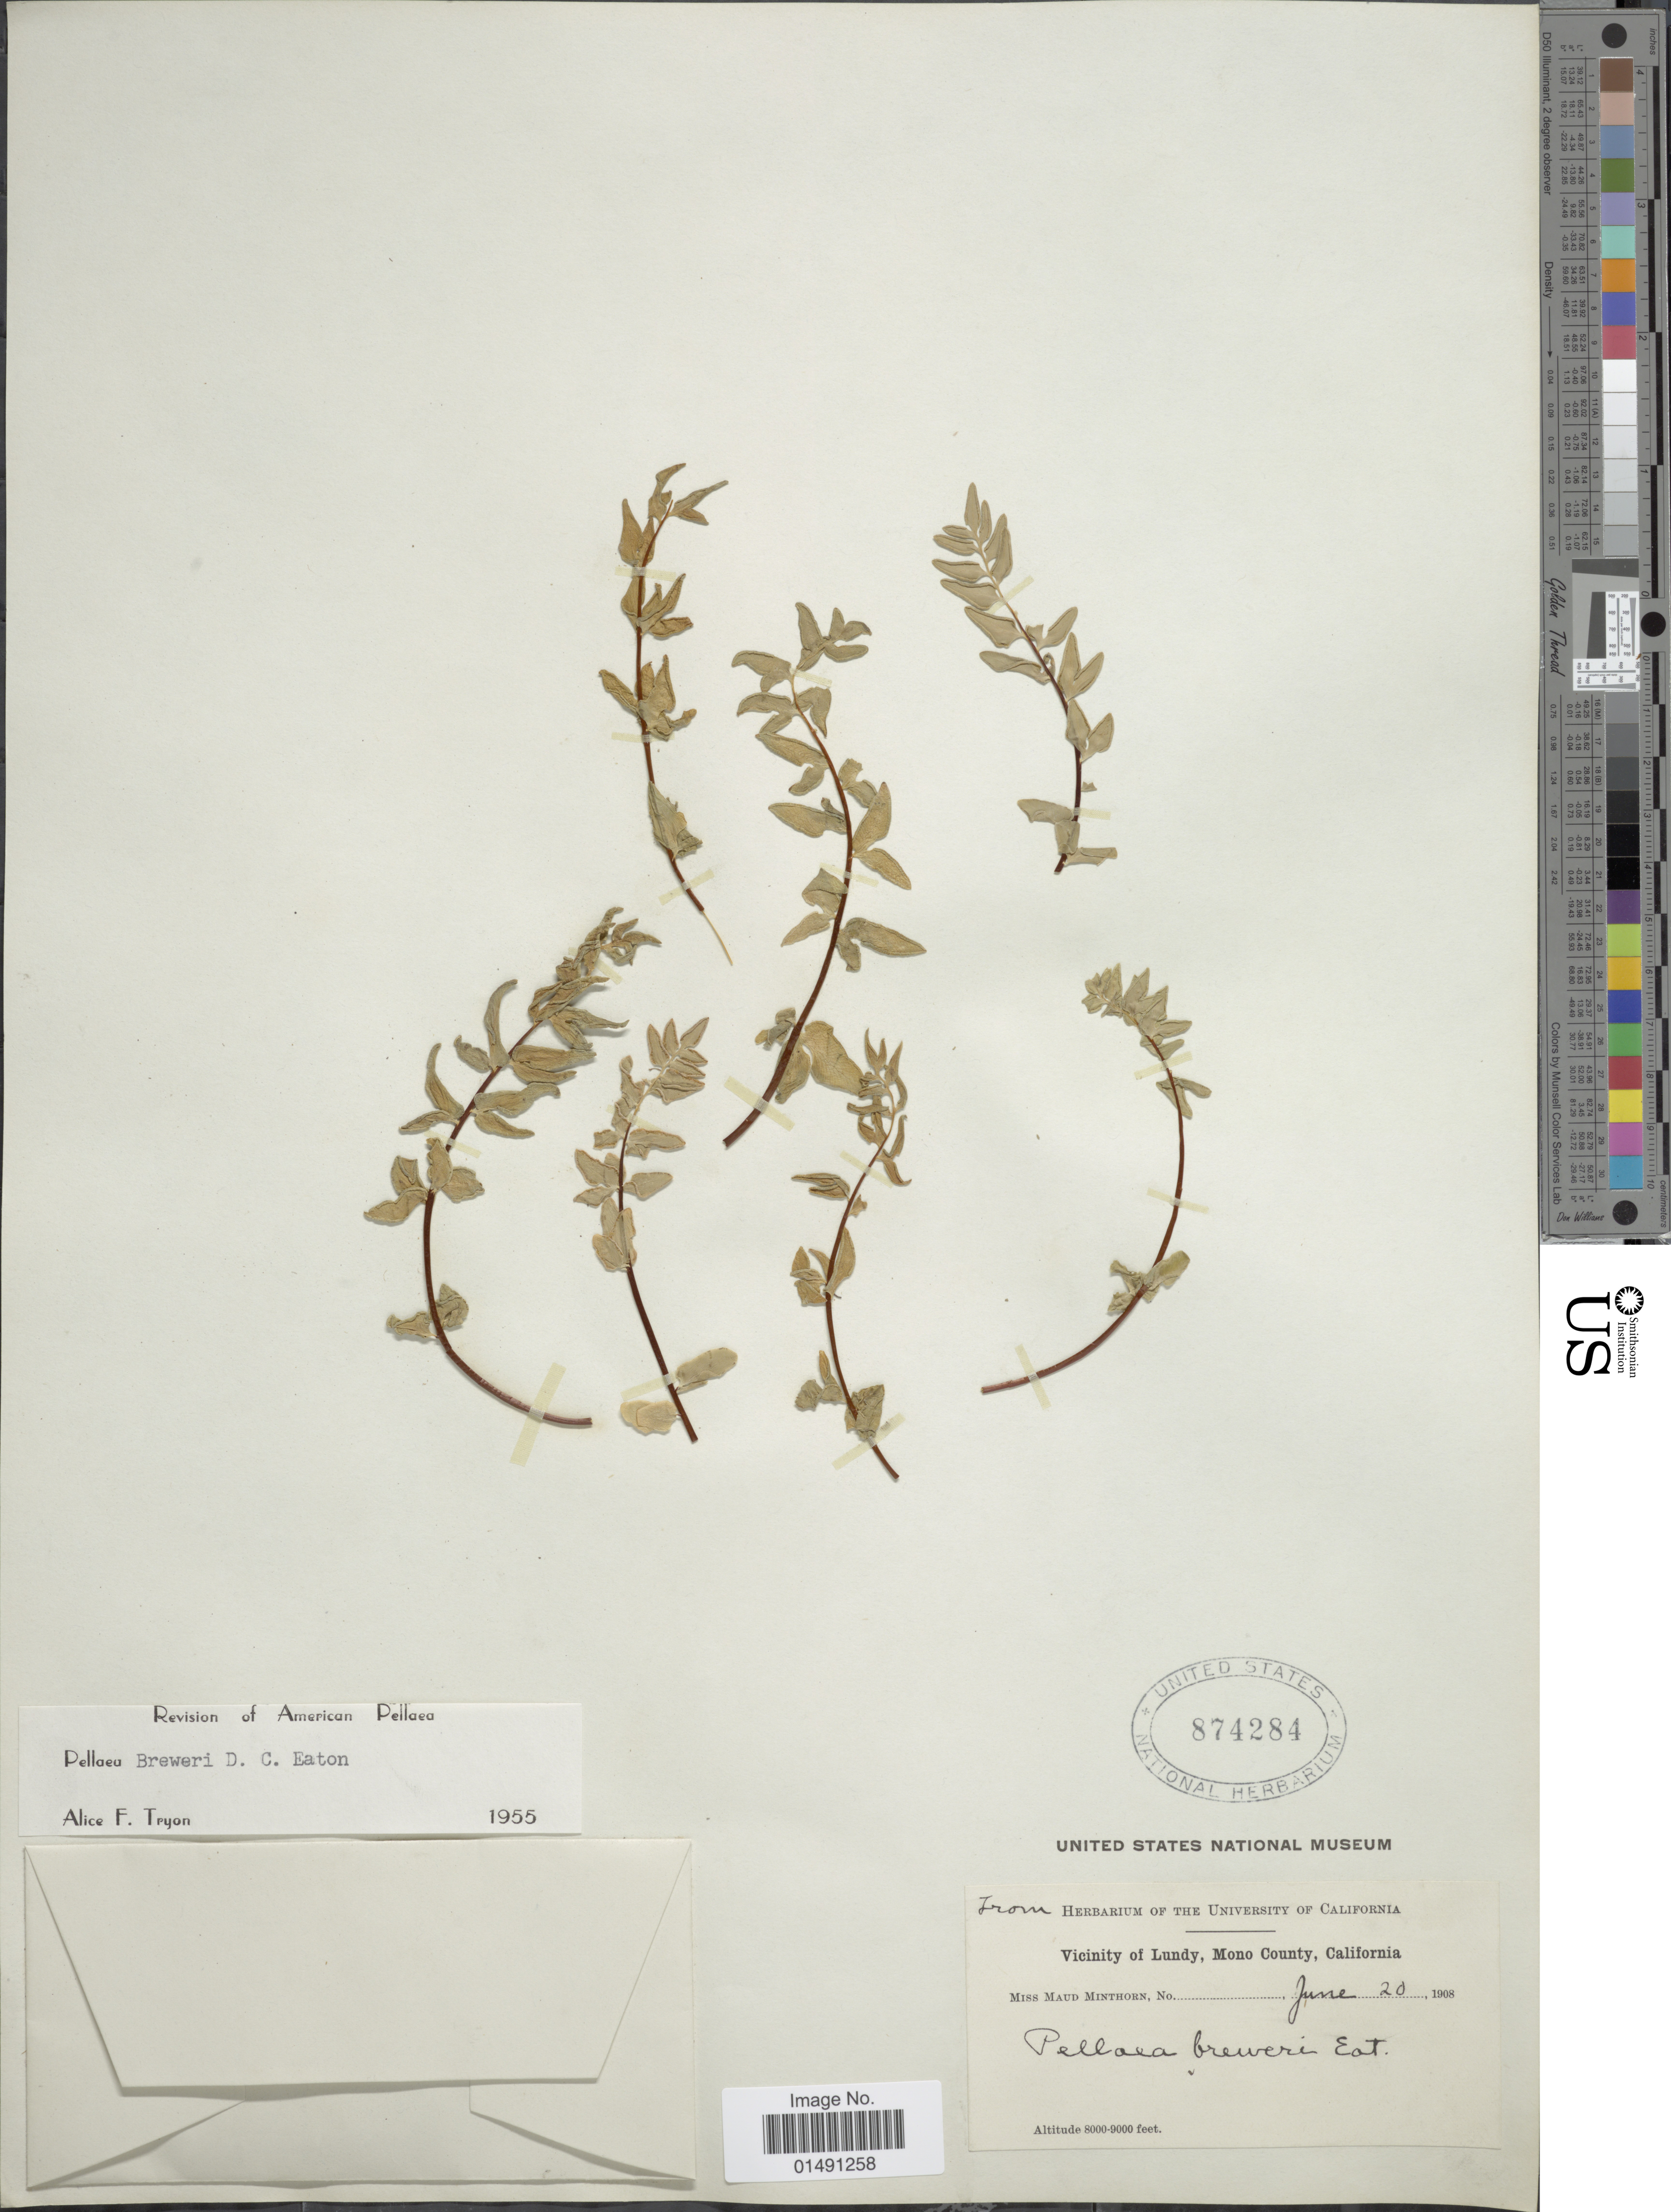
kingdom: Plantae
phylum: Tracheophyta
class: Polypodiopsida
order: Polypodiales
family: Pteridaceae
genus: Pellaea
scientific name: Pellaea breweri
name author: D.C. Eaton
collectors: M. Minthorn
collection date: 1908-06-20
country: United States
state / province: California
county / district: Mono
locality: Vicinity of Lundy, Mono County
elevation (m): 2438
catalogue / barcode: US 874284